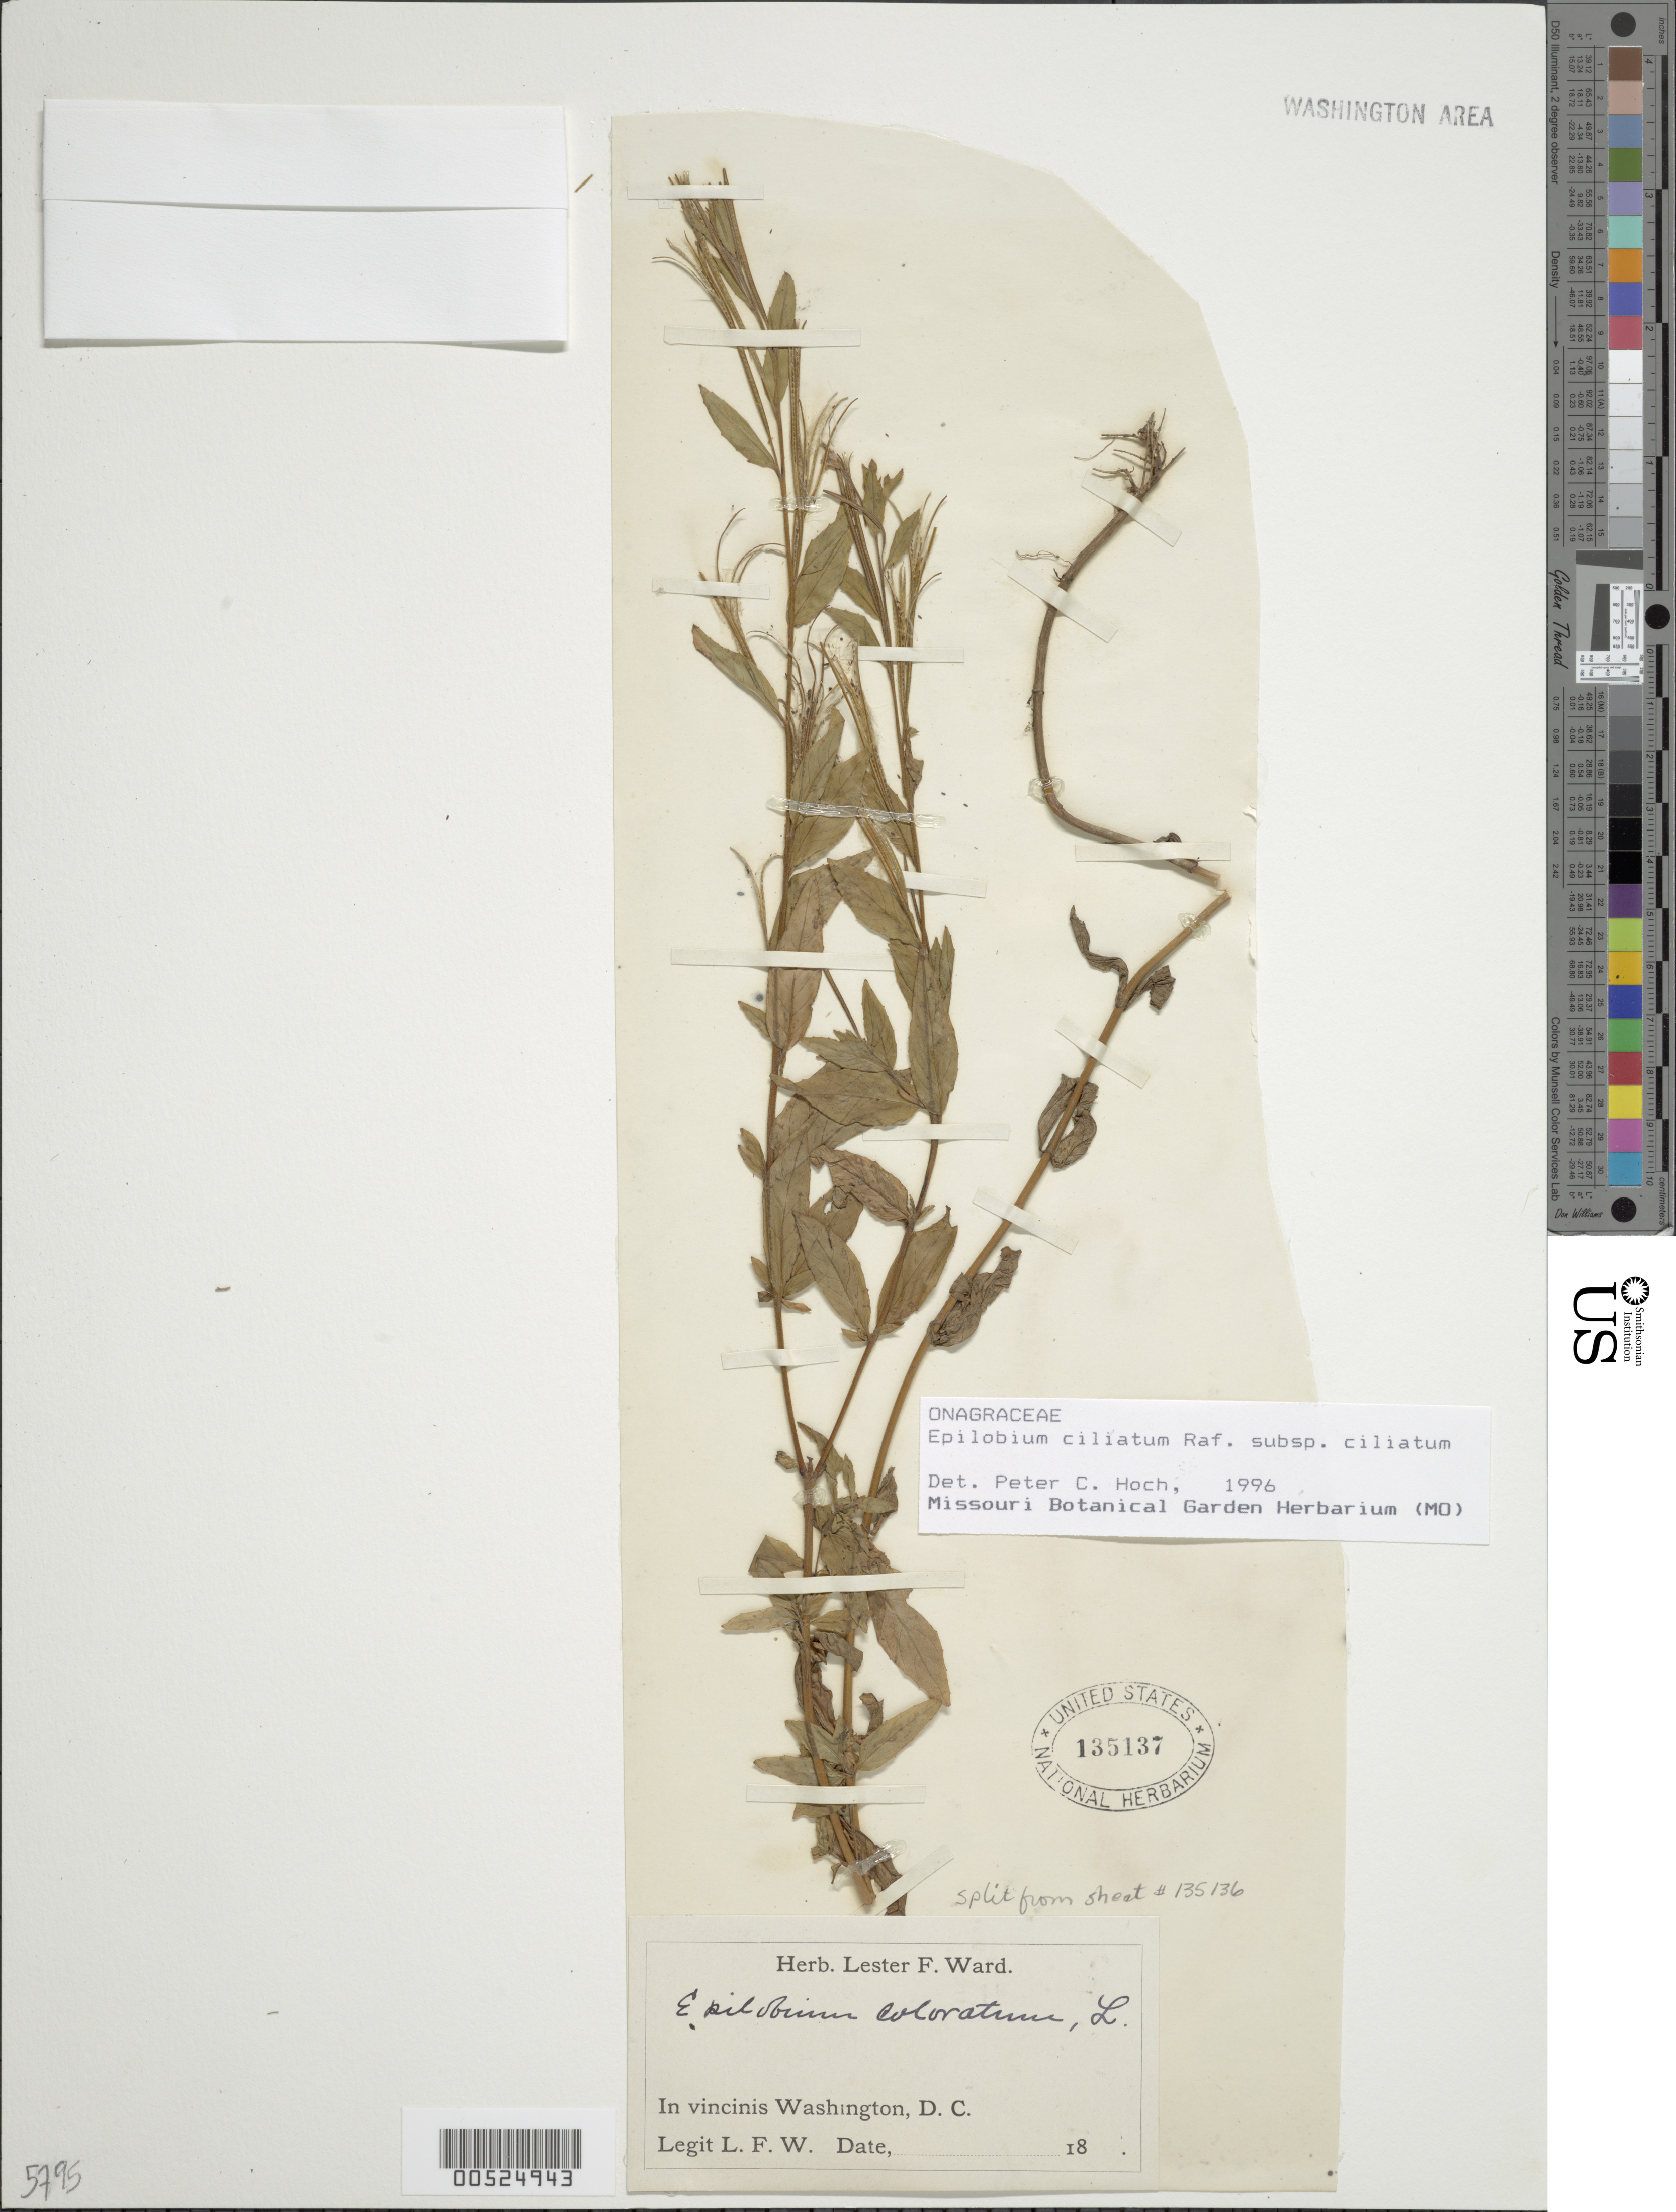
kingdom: Plantae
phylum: Tracheophyta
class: Magnoliopsida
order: Myrtales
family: Onagraceae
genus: Epilobium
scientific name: Epilobium ciliatum subsp. ciliatum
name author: Raf.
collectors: L. F. Ward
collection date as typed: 18--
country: United States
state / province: District of Columbia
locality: Washington vicinity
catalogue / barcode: US 135137